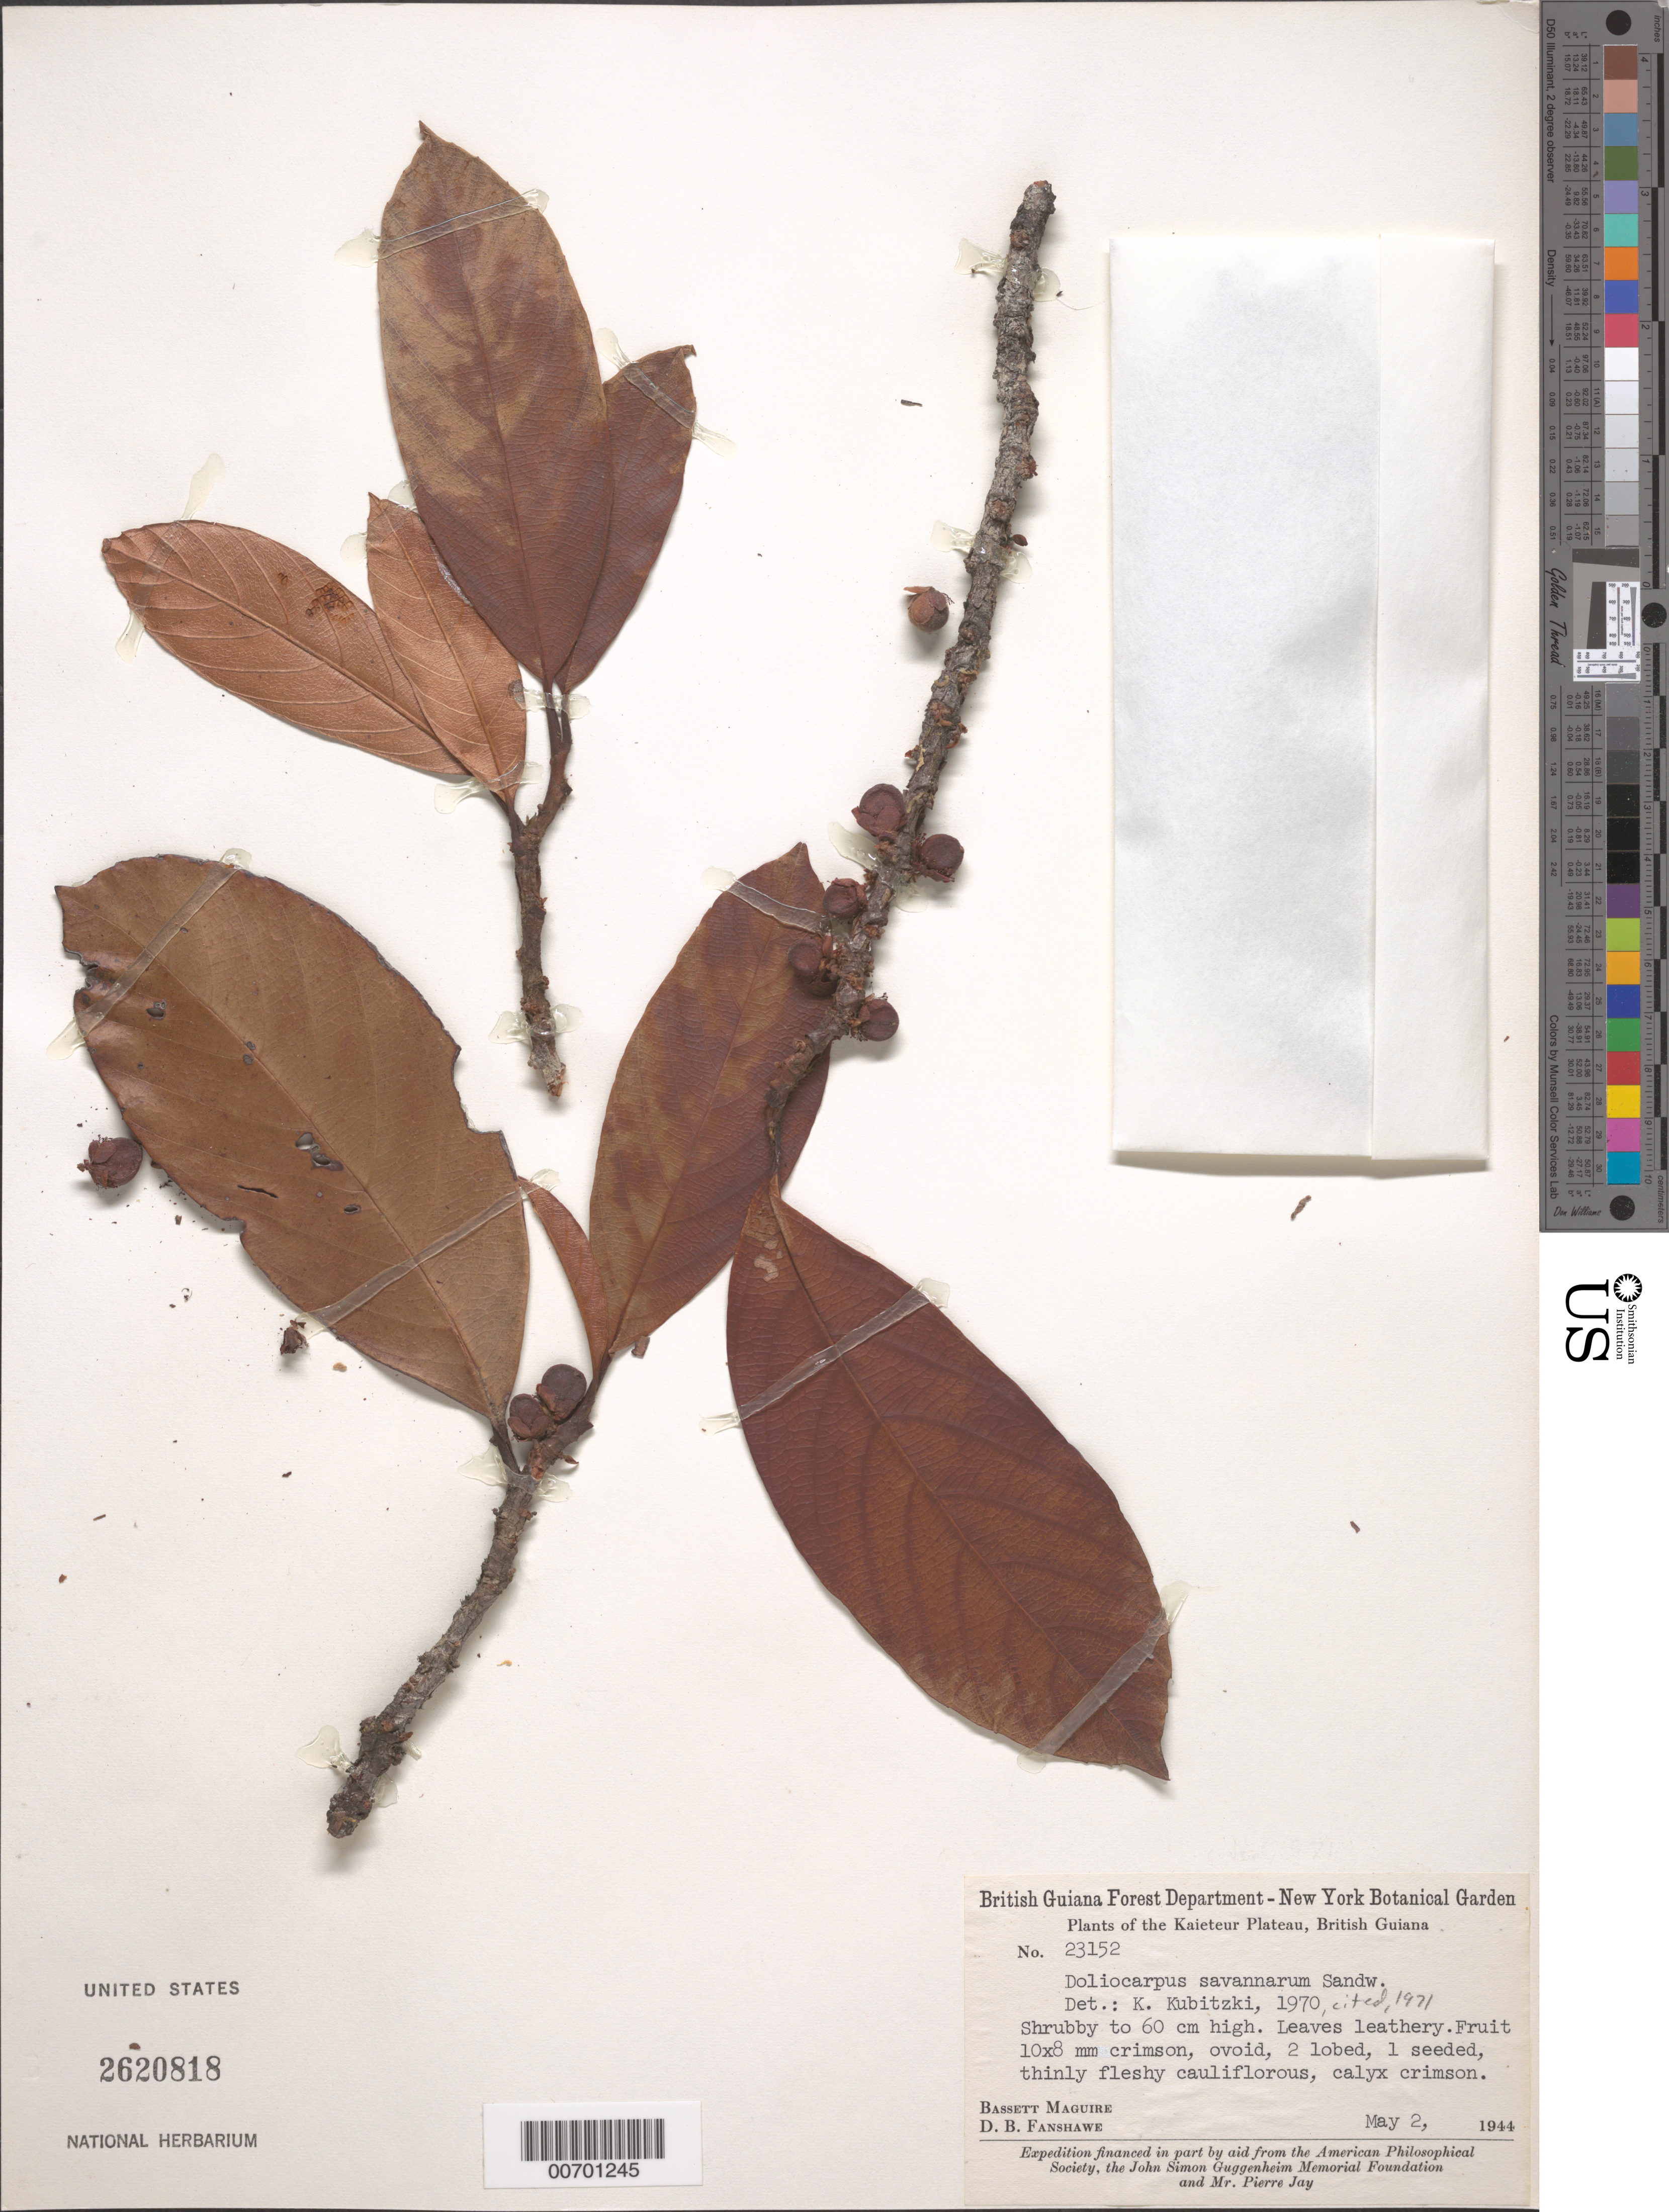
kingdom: Plantae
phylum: Tracheophyta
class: Magnoliopsida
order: Dilleniales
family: Dilleniaceae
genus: Doliocarpus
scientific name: Doliocarpus savannarum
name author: Sandwith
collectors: B. Maguire & D. B. Fanshawe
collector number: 23152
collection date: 1944-05-02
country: Guyana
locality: Kaieteur Plateau, British Guiana.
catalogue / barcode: US 2620818